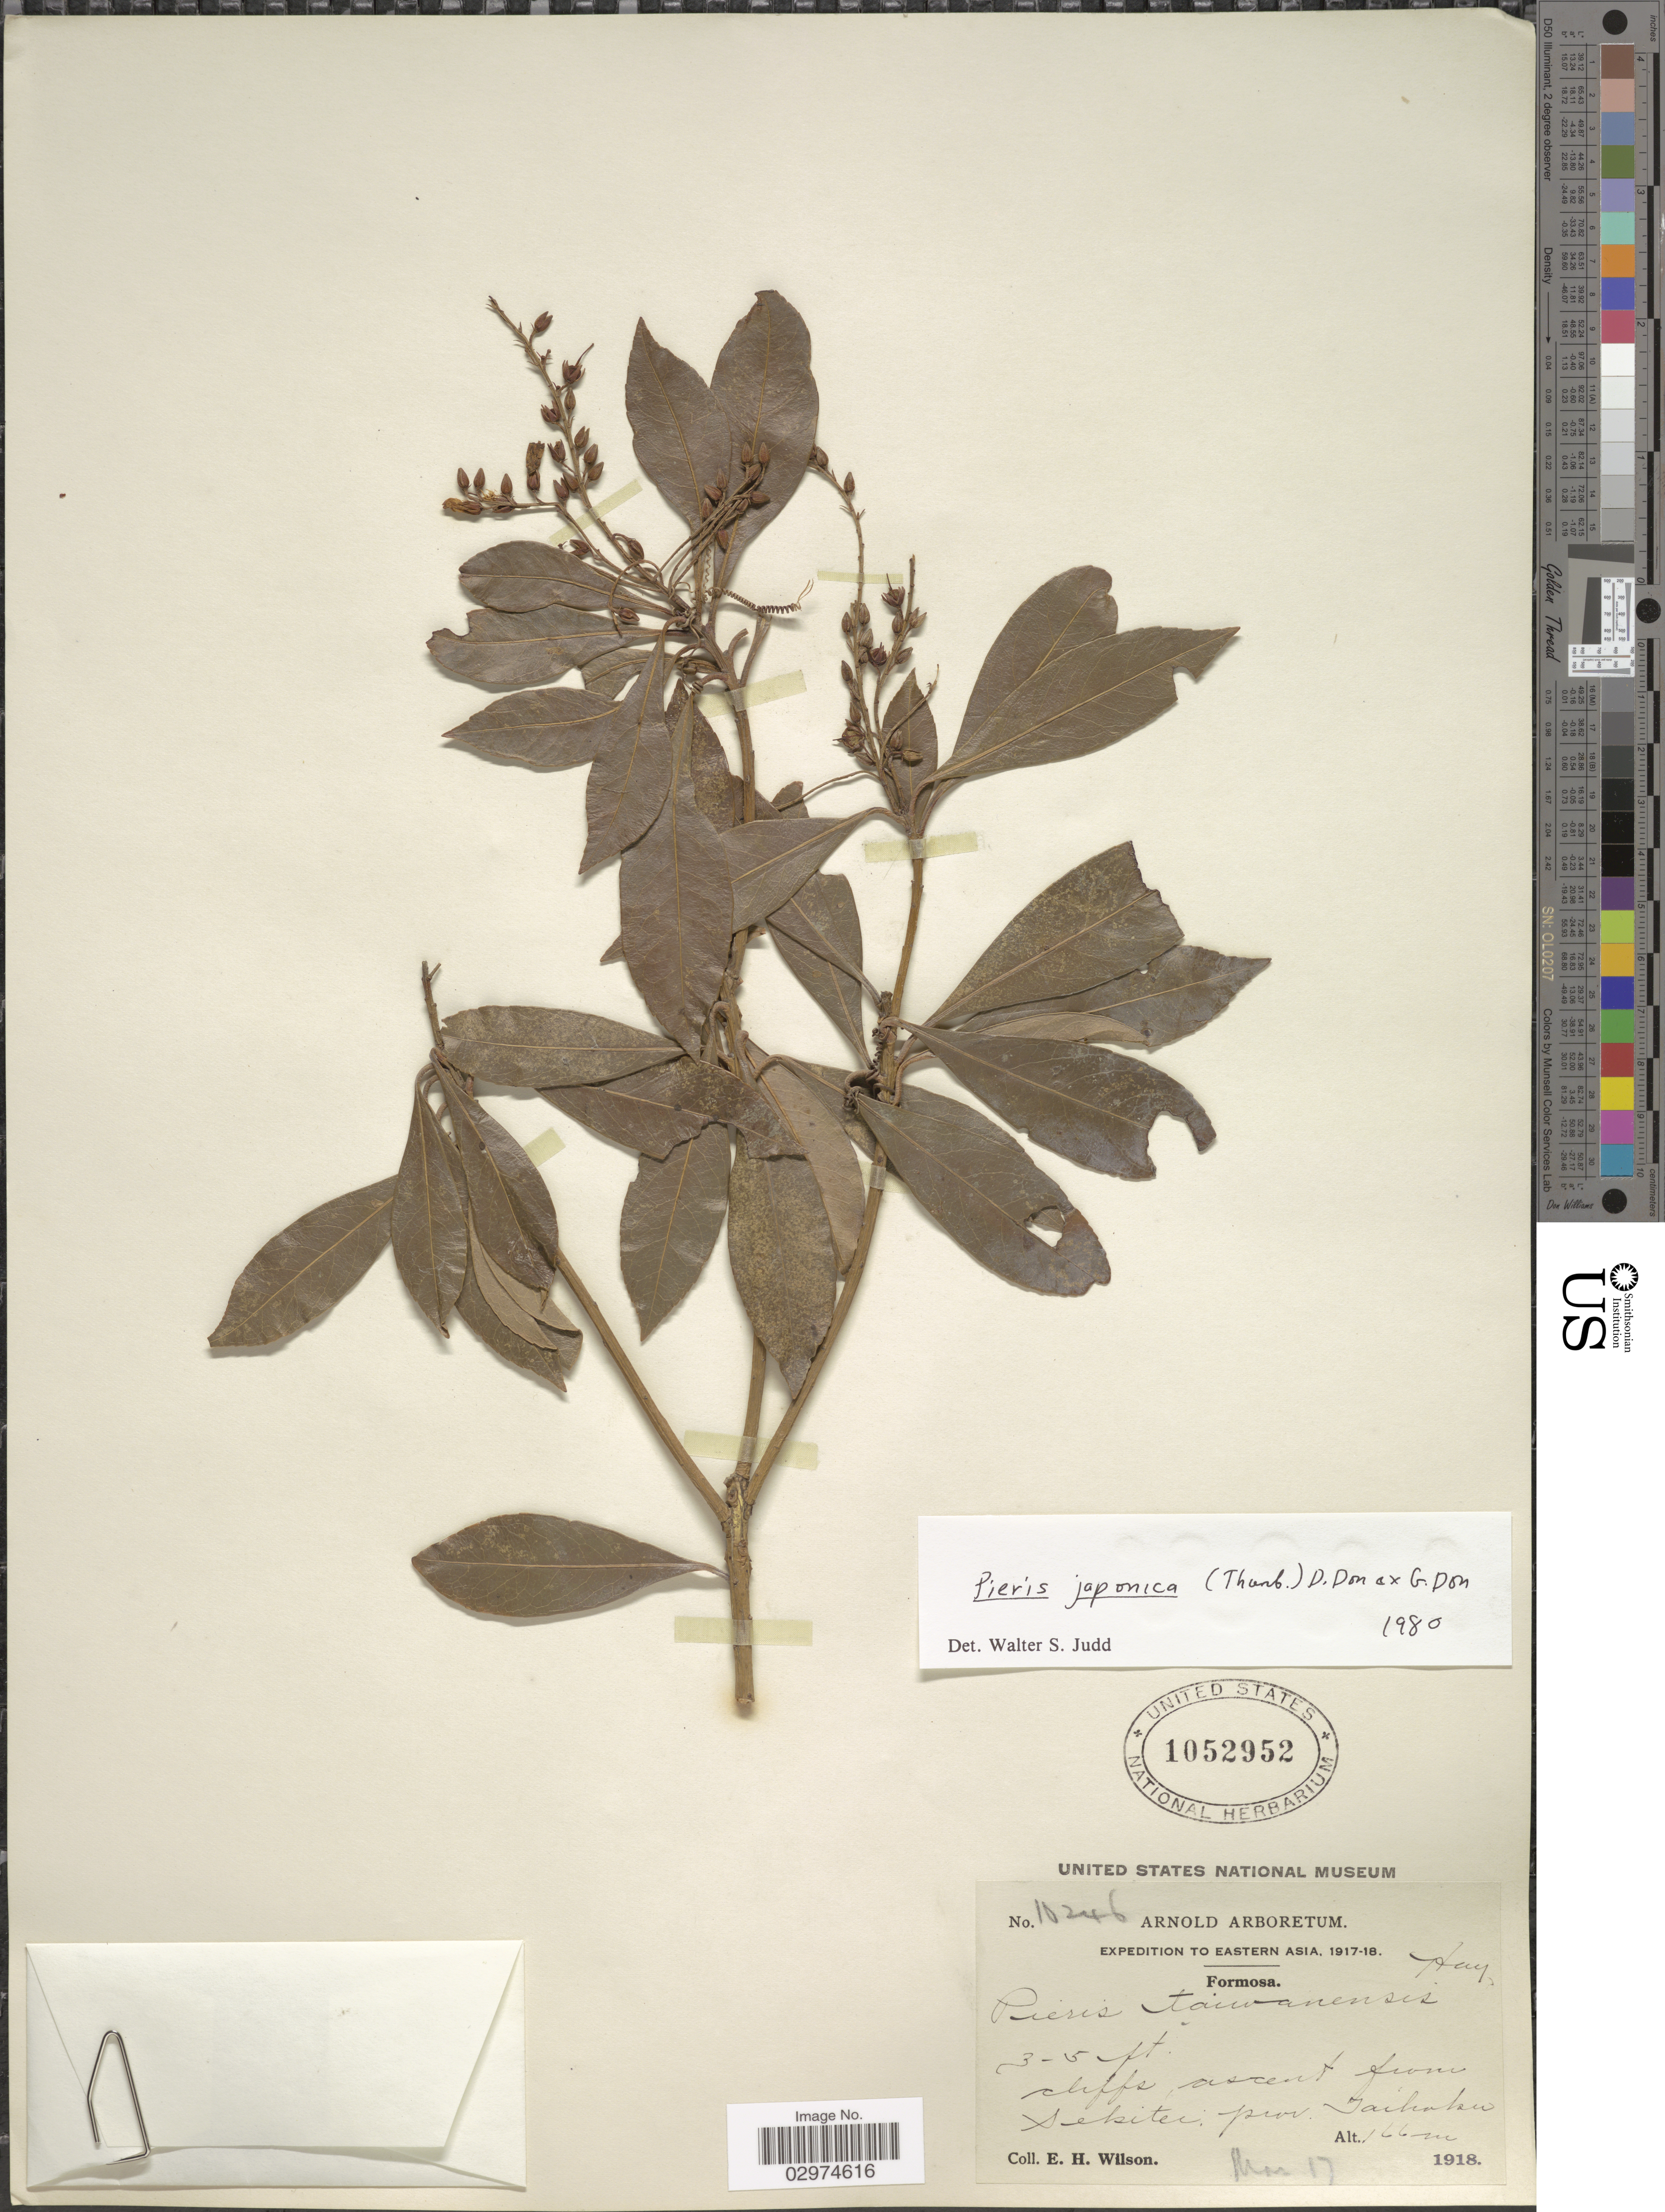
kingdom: Plantae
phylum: Tracheophyta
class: Magnoliopsida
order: Ericales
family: Ericaceae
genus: Pieris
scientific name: Pieris japonica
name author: (Thunb.) D. Don ex G. Don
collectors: E. Wilson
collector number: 10246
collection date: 1918-03-17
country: Taiwan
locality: Eastern Asia, Formosa, Sekitei, prov. Taihoku.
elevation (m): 166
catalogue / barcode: US 1052952